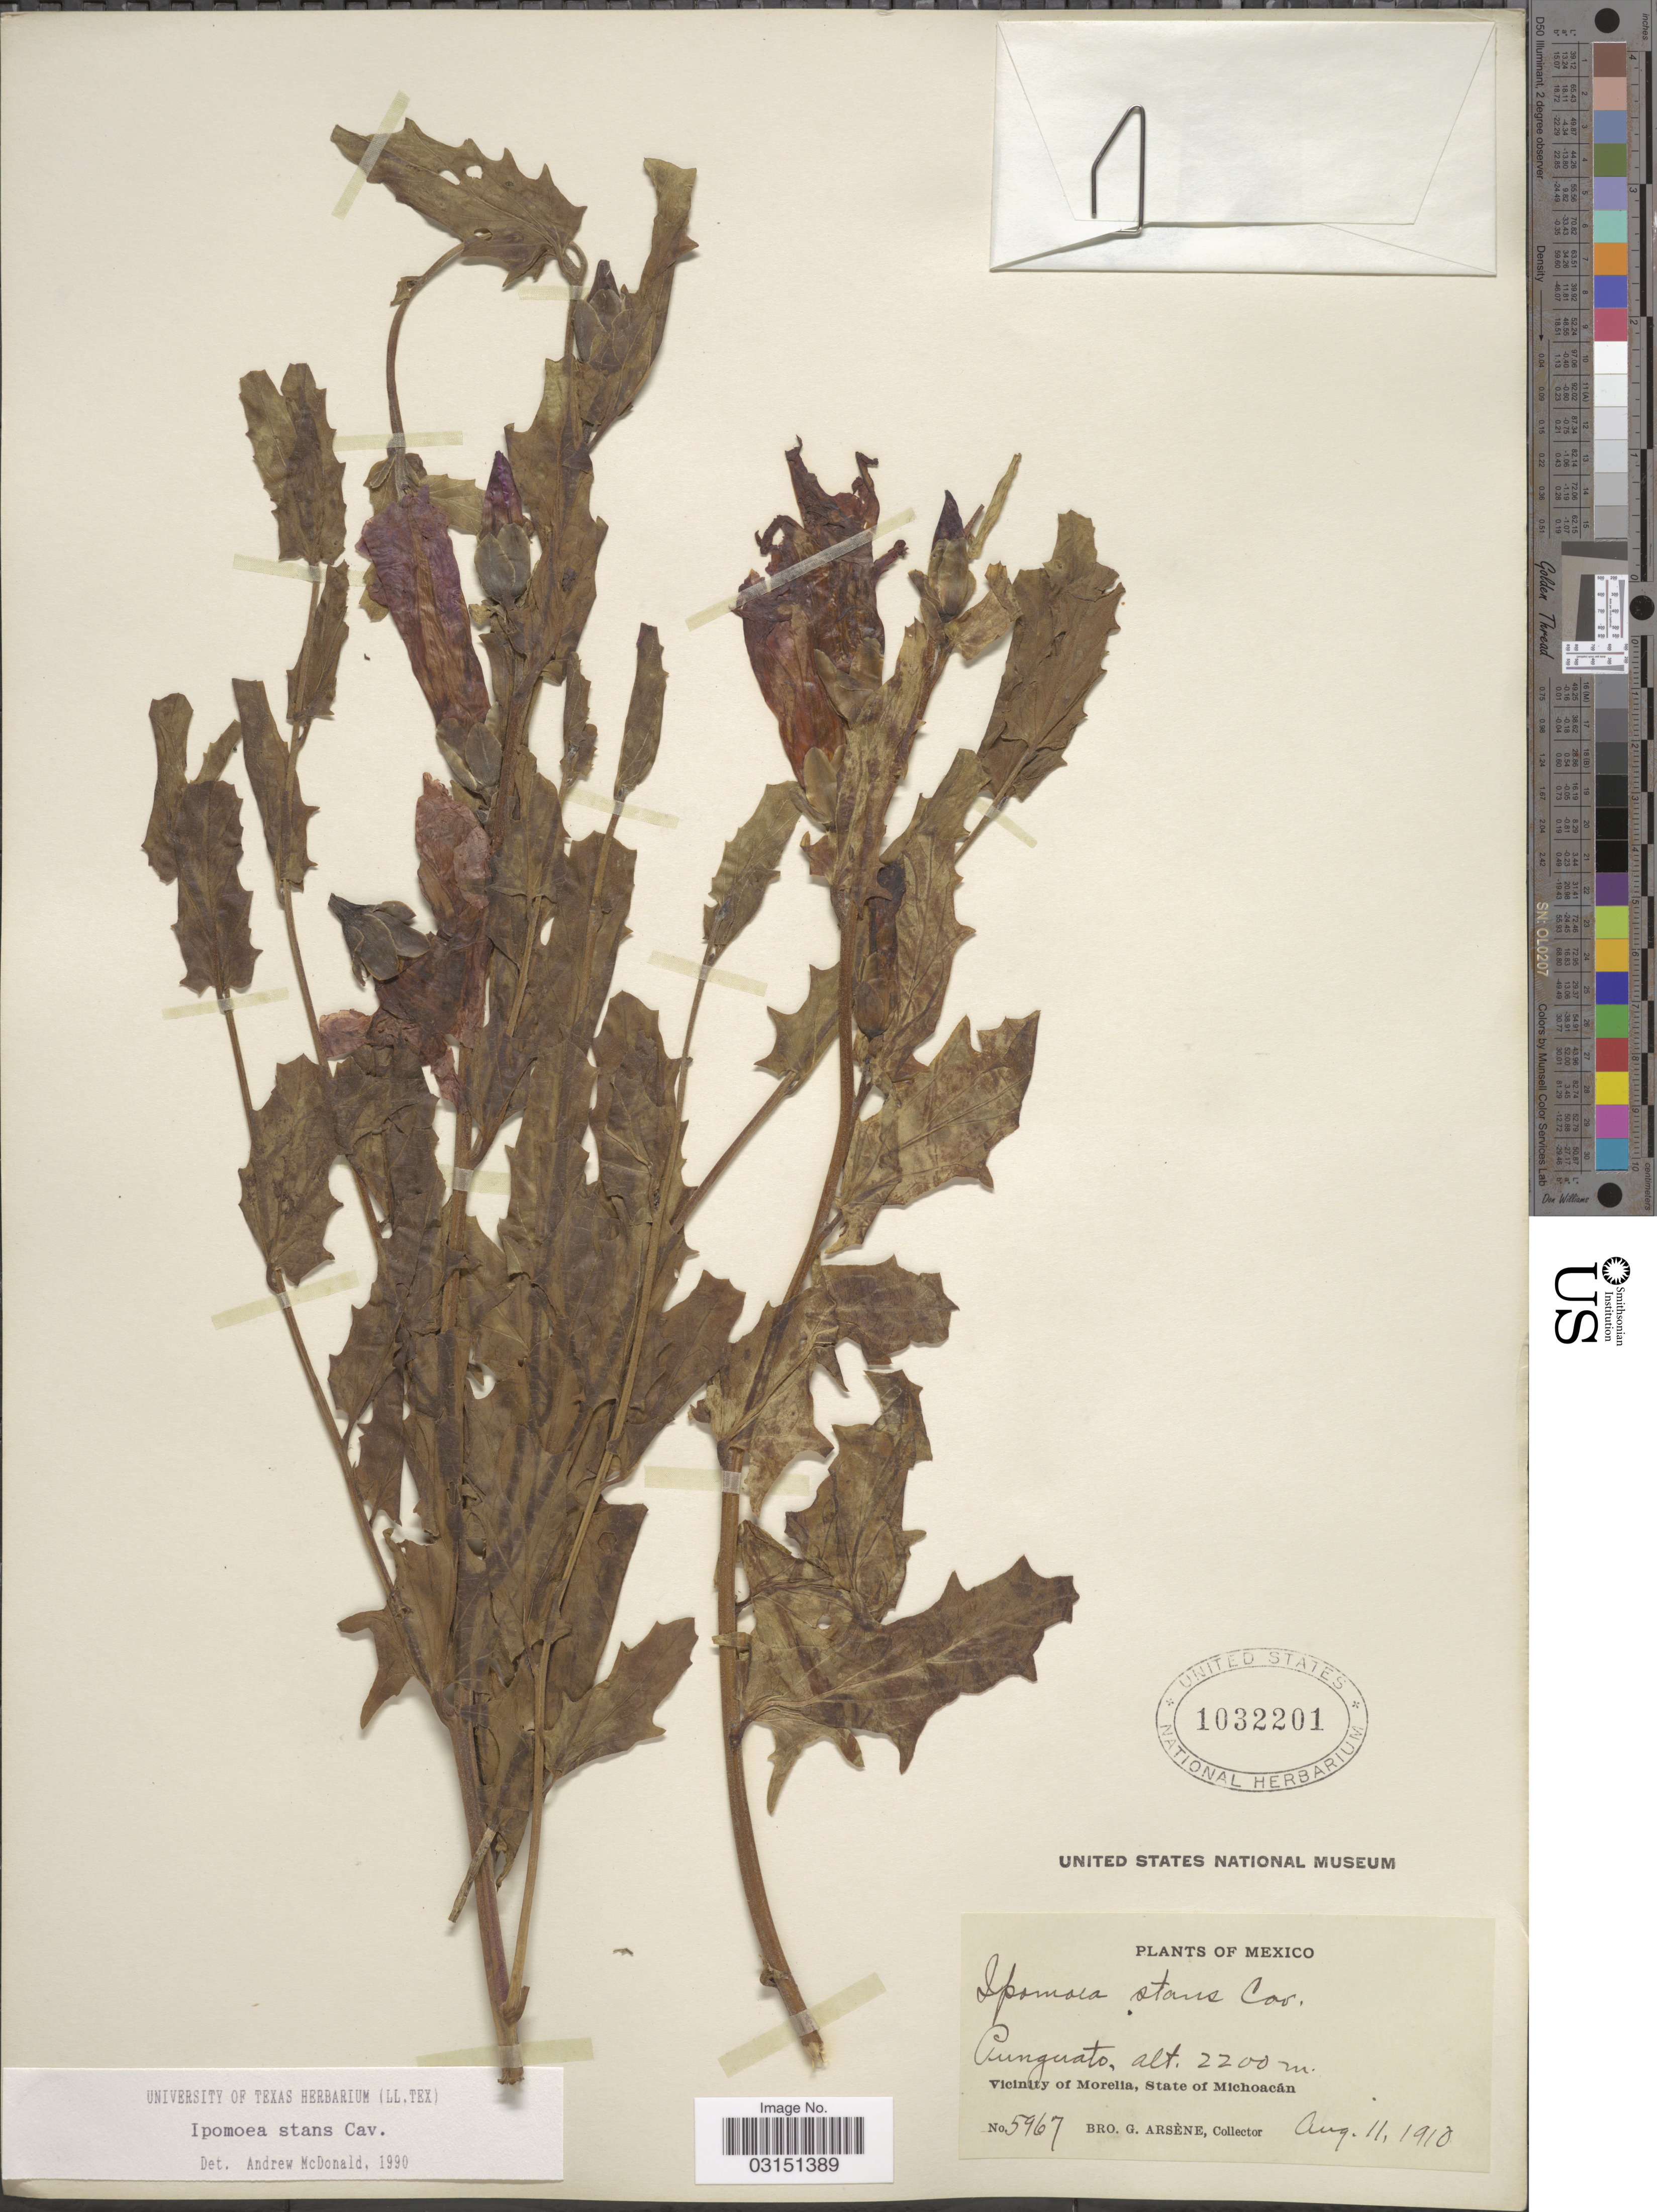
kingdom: Plantae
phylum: Tracheophyta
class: Magnoliopsida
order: Solanales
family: Convolvulaceae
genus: Ipomoea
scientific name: Ipomoea stans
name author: Cav.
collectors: Bro. G. Arsène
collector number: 5967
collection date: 1910-08-11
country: Mexico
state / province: Michoacán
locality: Punguato. Vicinity of Morelia.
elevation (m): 2200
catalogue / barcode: US 1032201